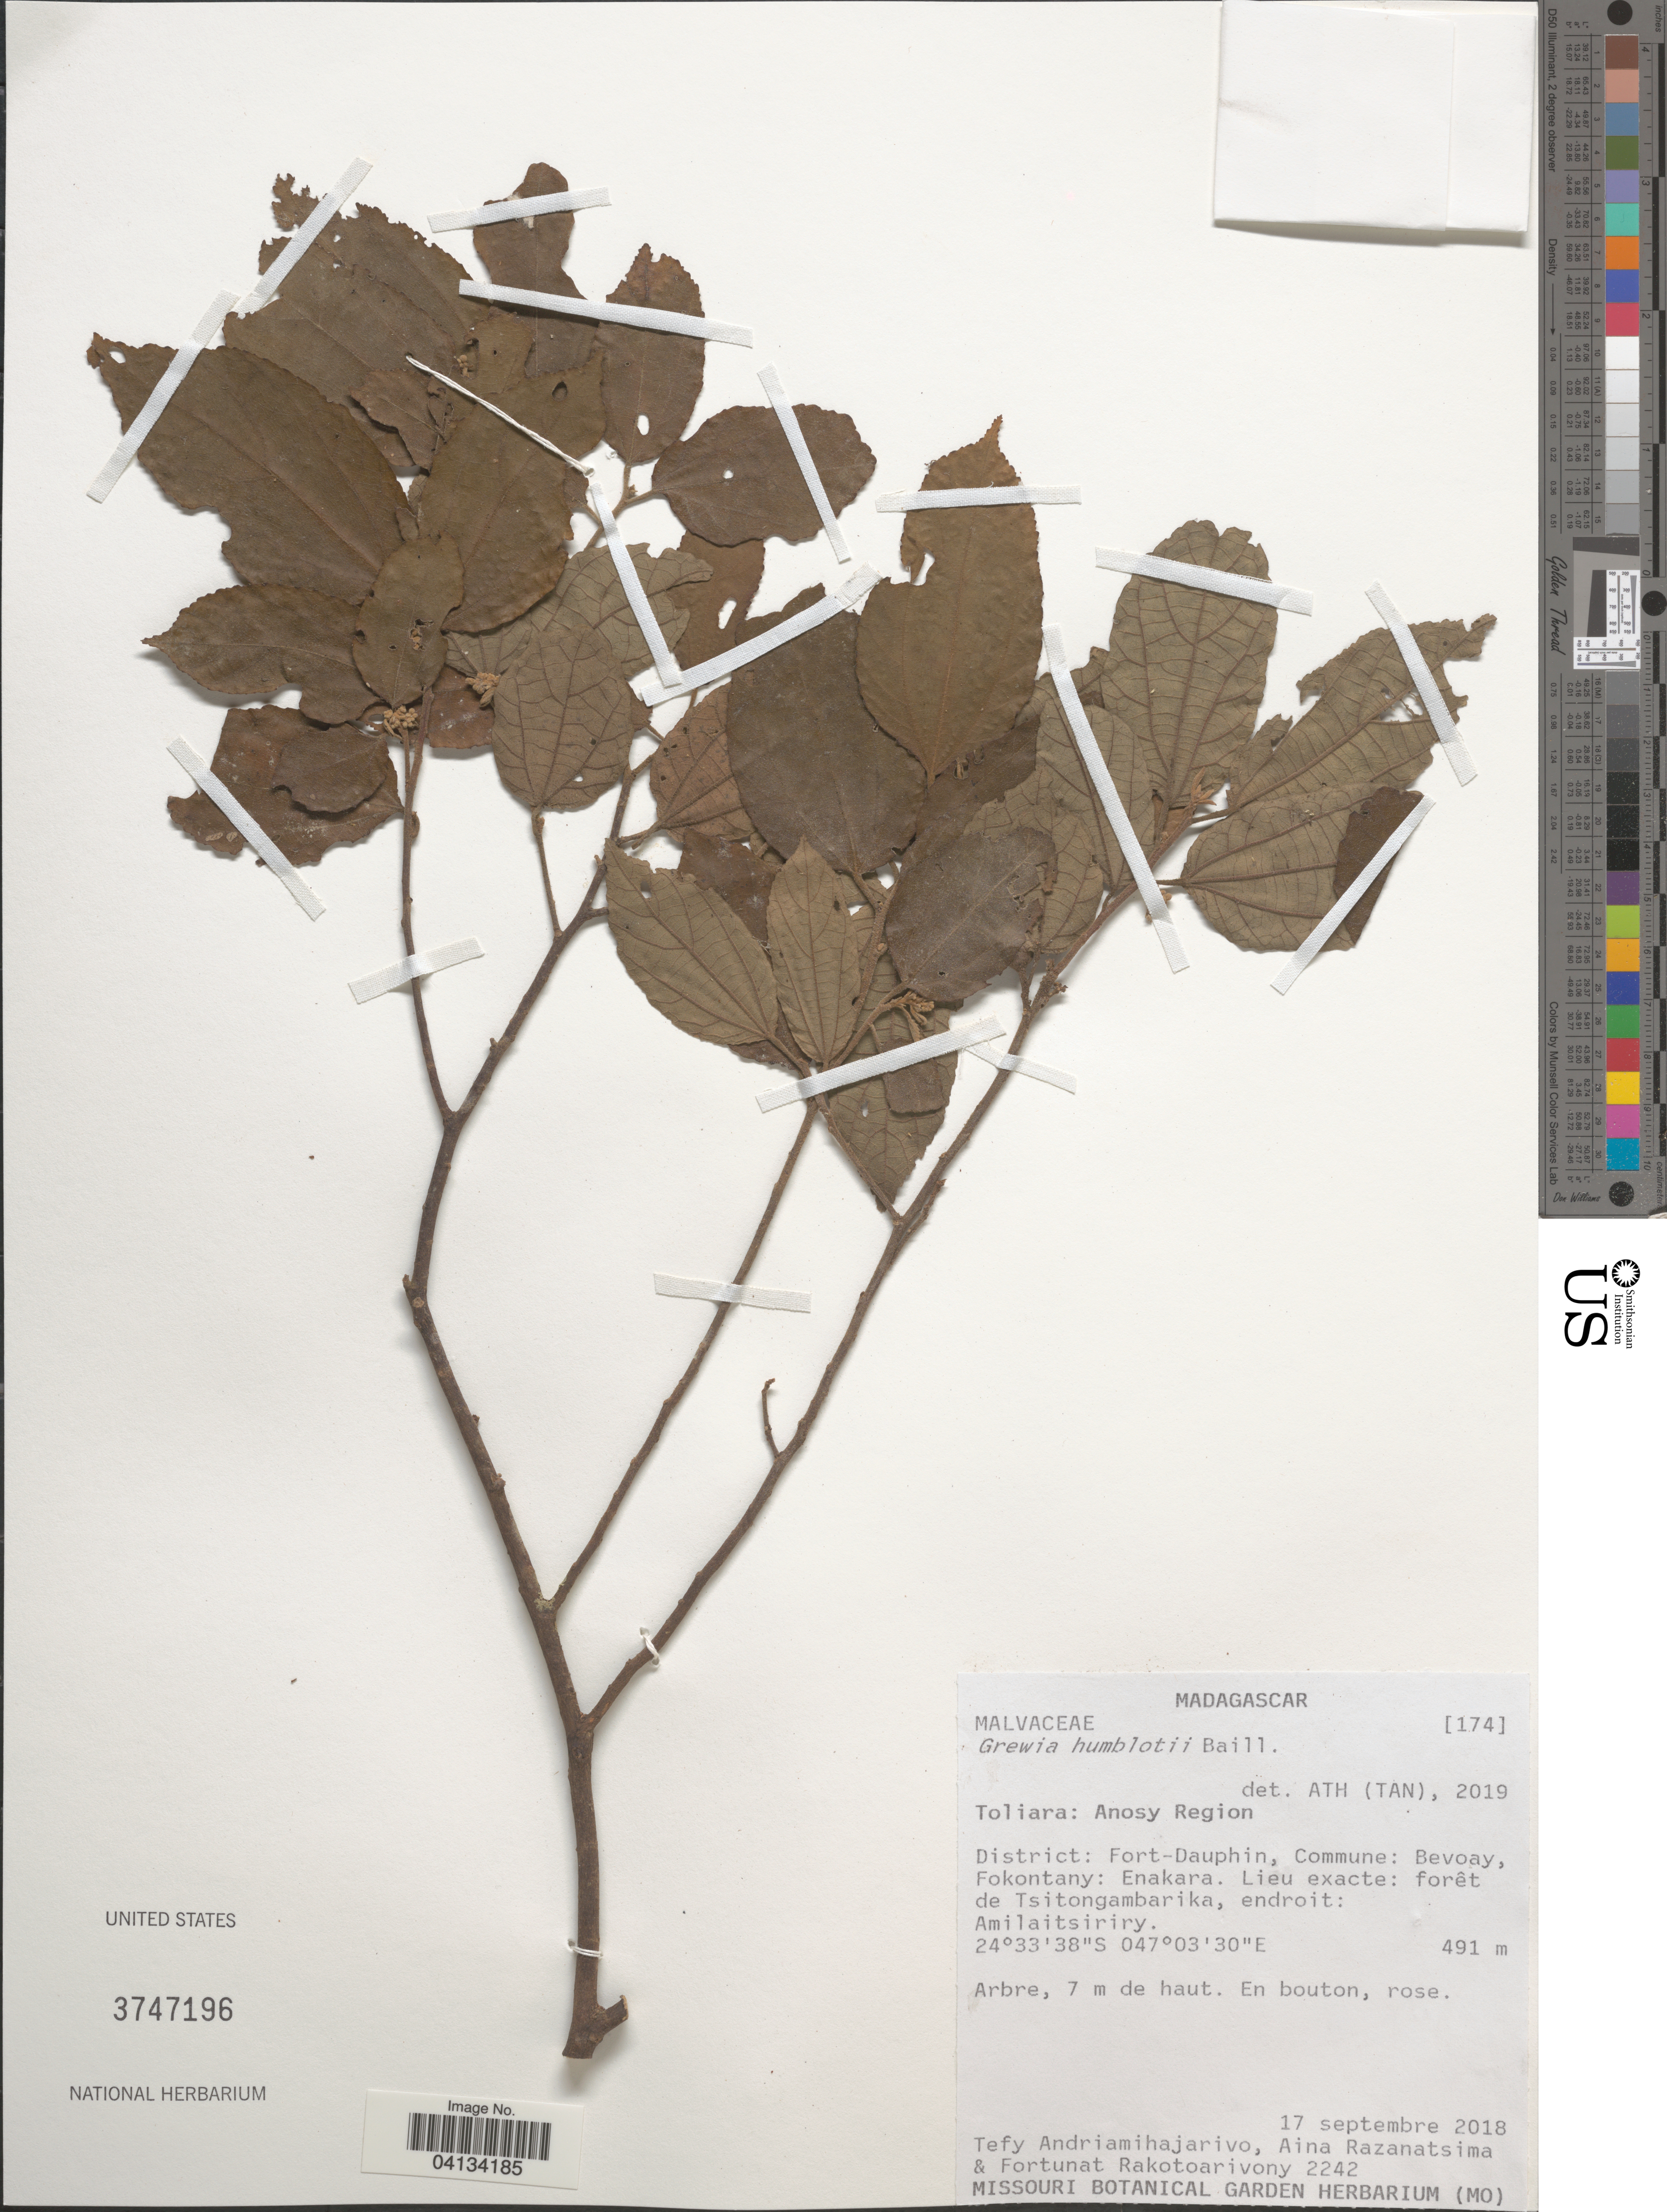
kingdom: Plantae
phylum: Tracheophyta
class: Magnoliopsida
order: Malvales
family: Malvaceae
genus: Grewia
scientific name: Grewia humblotii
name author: Baill.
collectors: T. H. Andriamihajarivo, A. Razanatsima & F. Rakotoarivony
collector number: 2242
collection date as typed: Transcribed d/m/y: 17/9/2018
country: Madagascar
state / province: Anosy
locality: Anosy Region. District: Fort-Dauphin, Commune: Bevoay, Fokontany: Enakara. Lieu exacte: forêt de Tsitongambarika, endroit: Amilaitsiriry.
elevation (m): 491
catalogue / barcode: US 3747196